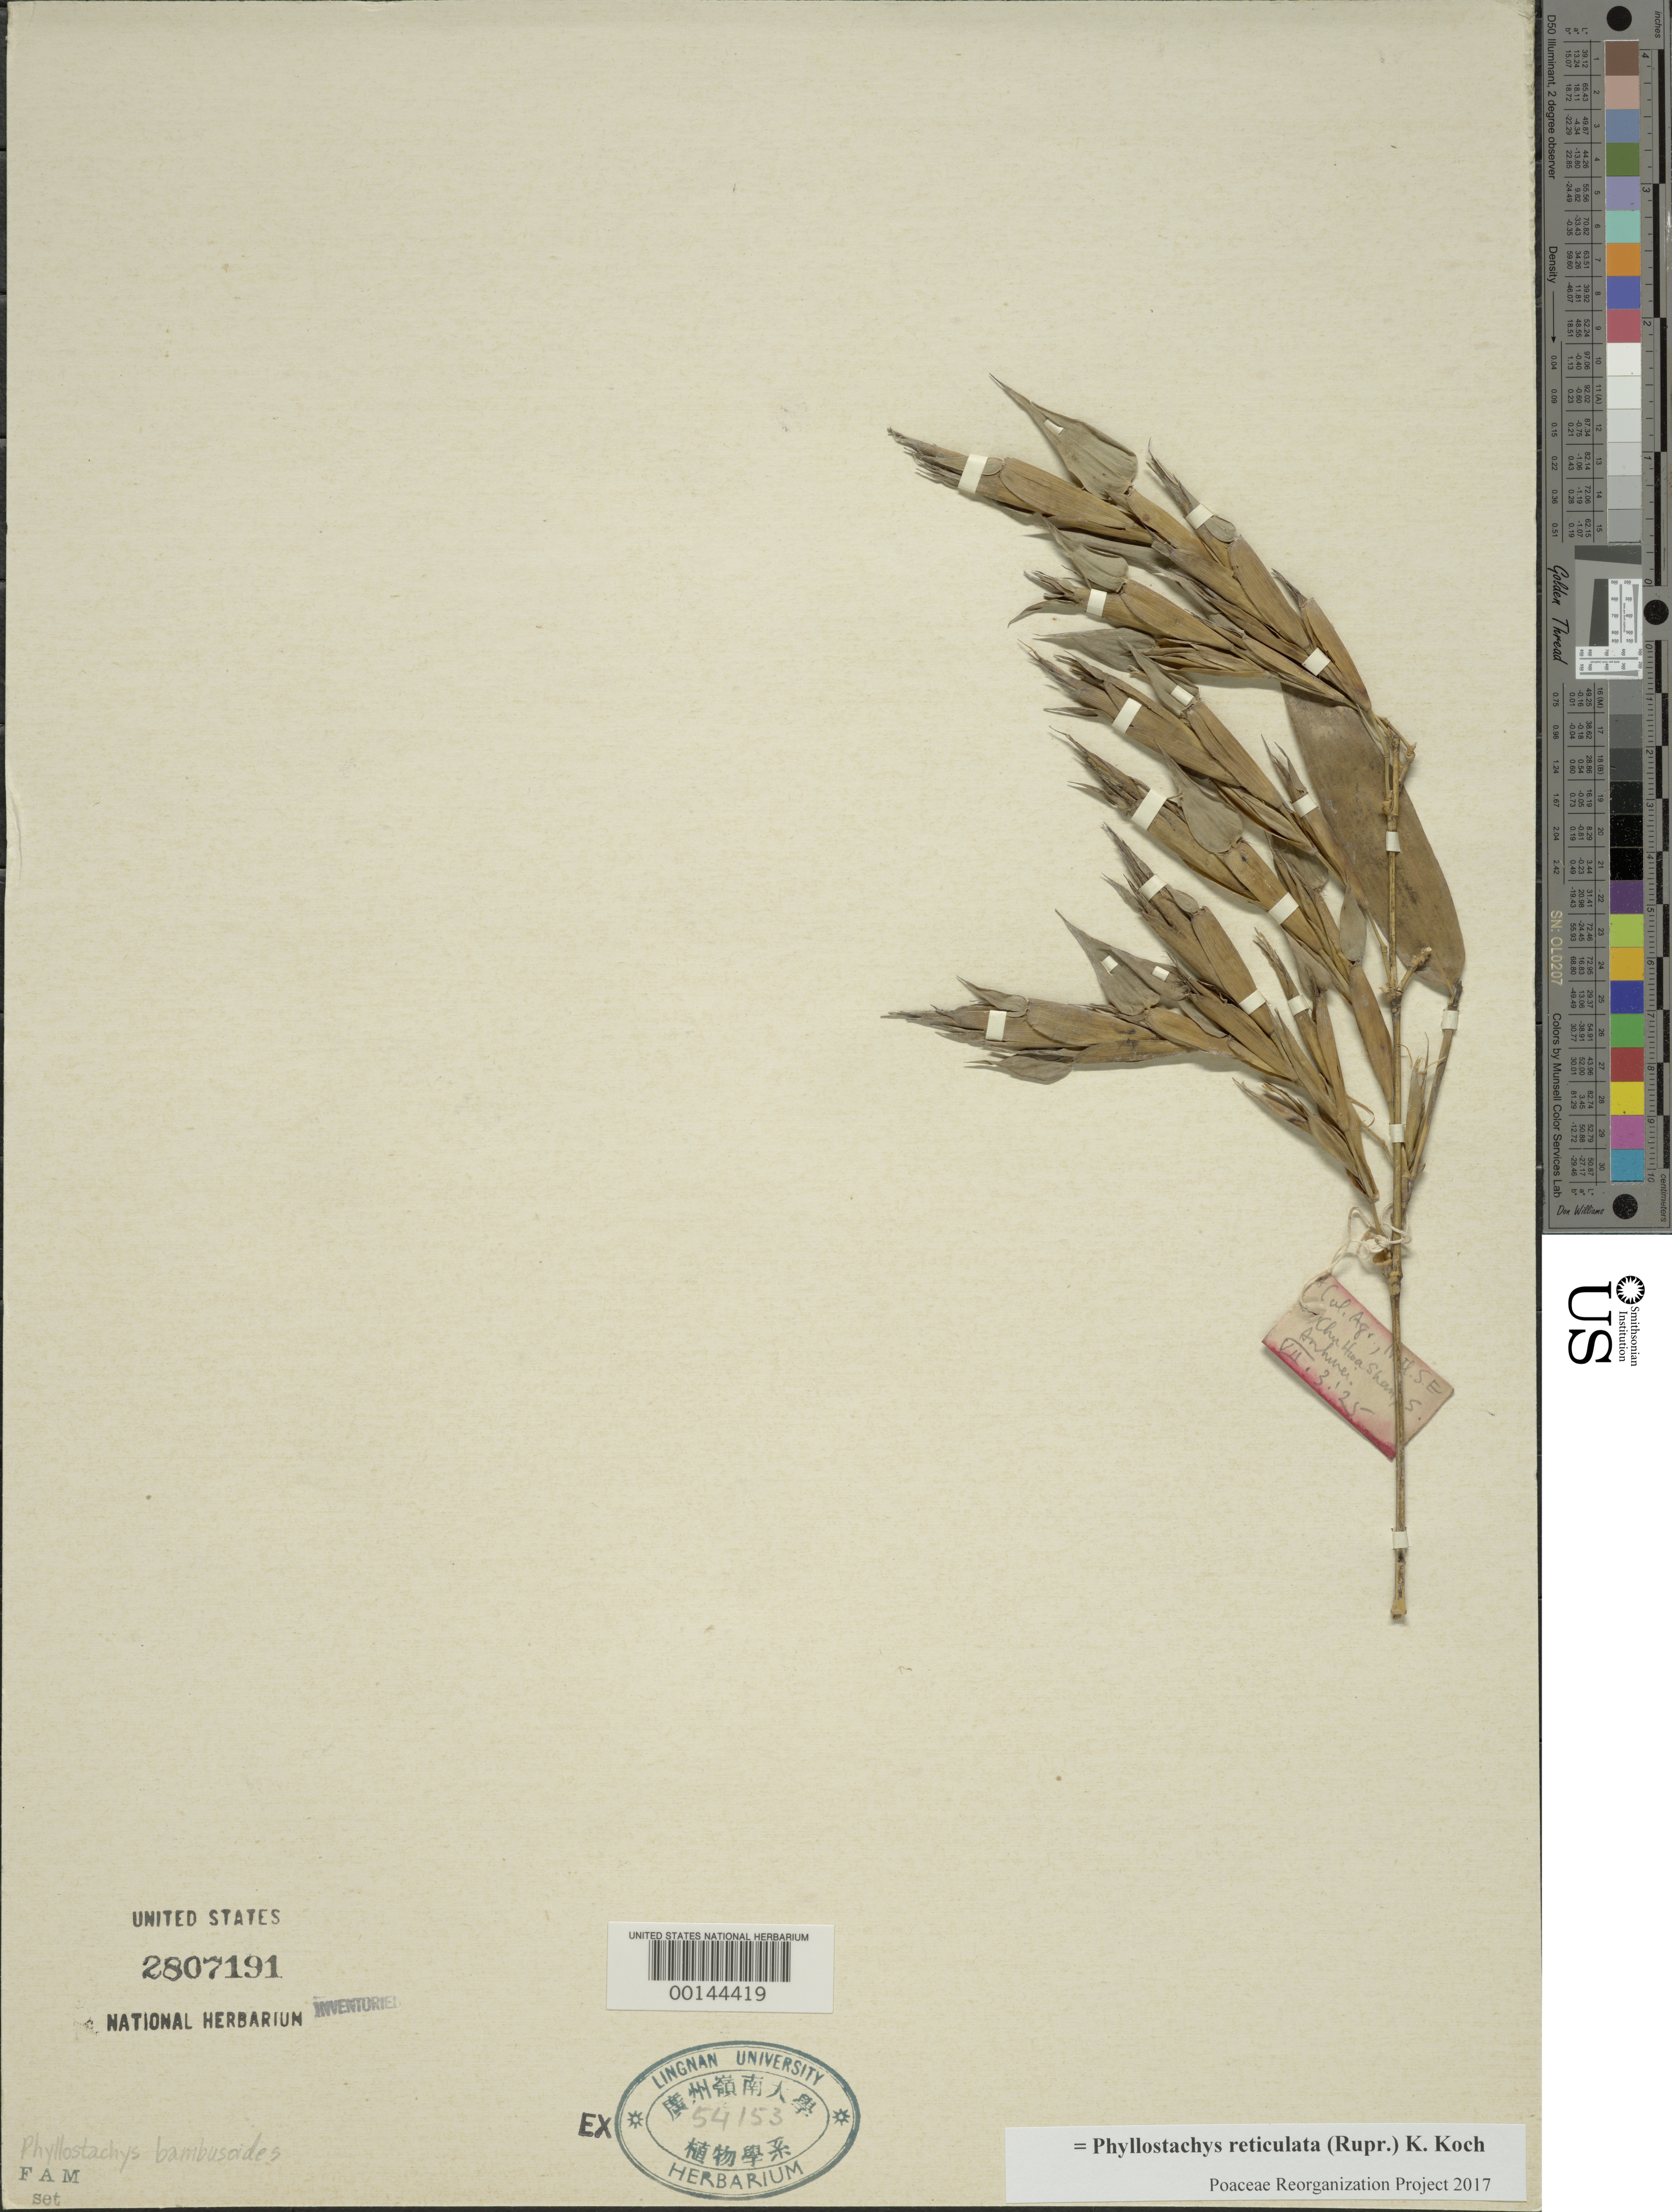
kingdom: Plantae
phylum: Tracheophyta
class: Liliopsida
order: Poales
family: Poaceae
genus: Phyllostachys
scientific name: Phyllostachys reticulata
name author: (Rupr.) K. Koch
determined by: Poaceae Reorganization Project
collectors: R. C. Ching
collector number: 2892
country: China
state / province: Anhui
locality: Anhwei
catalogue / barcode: US 2807191